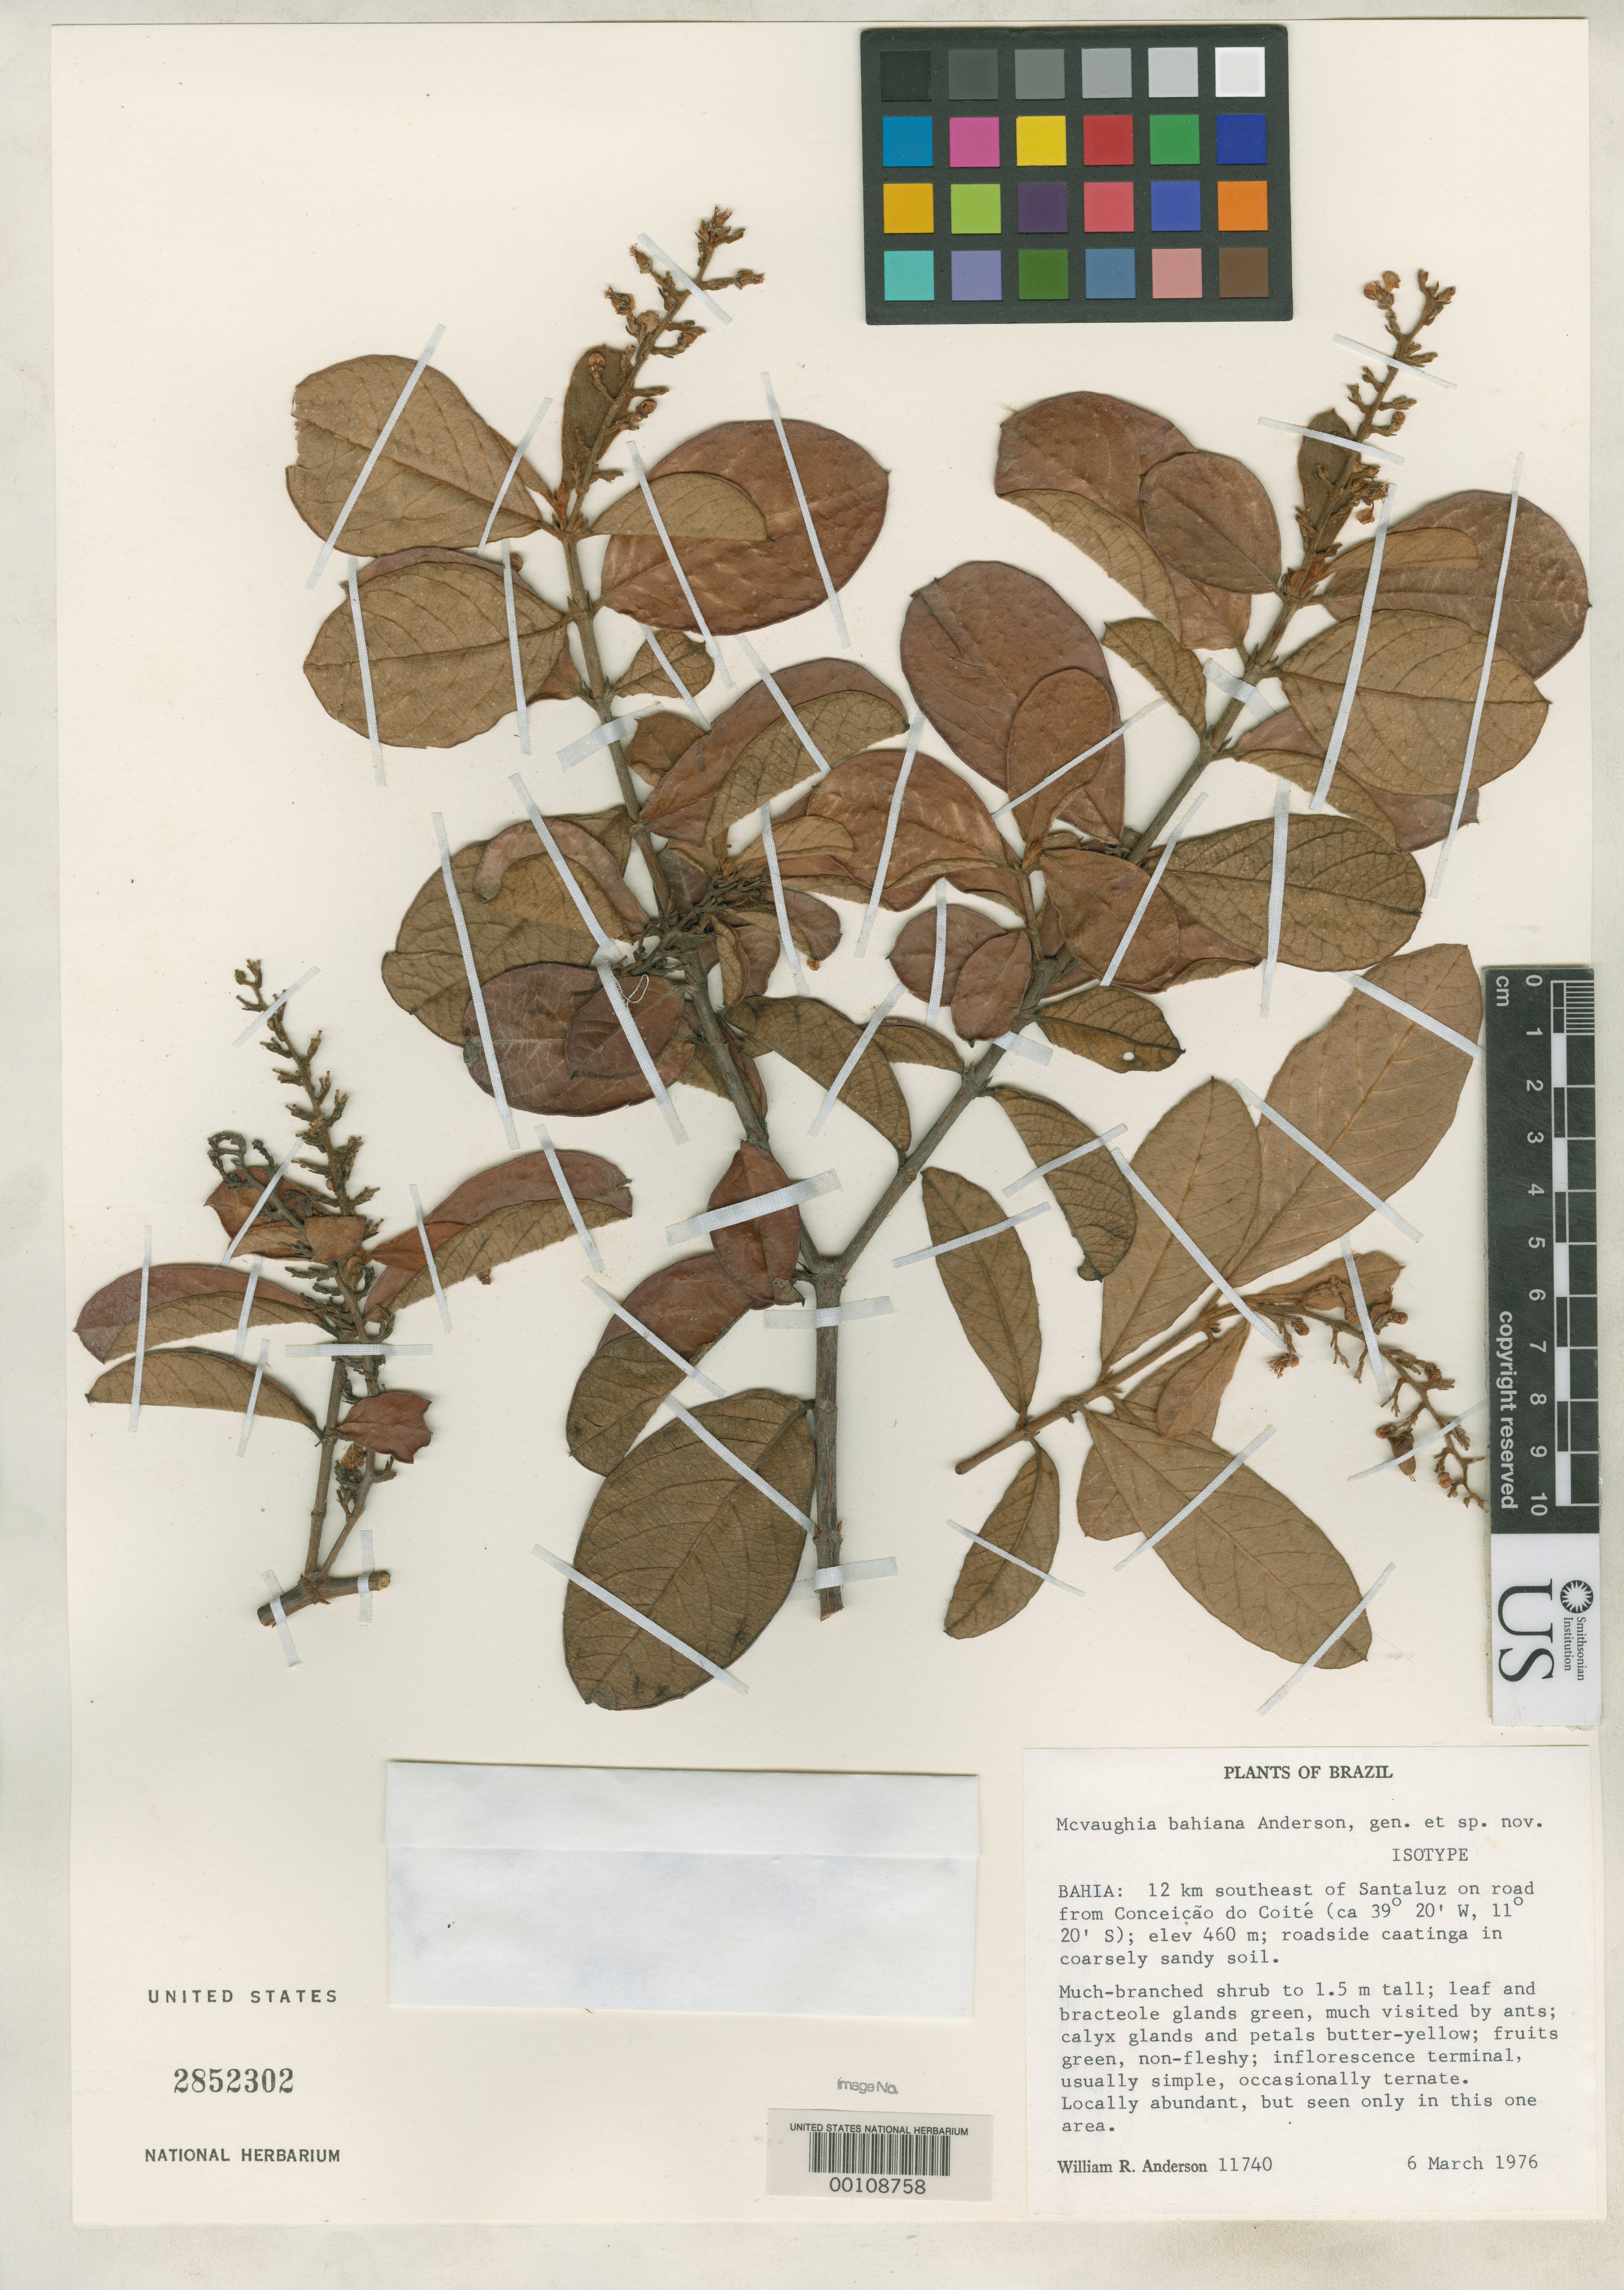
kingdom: Plantae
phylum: Tracheophyta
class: Magnoliopsida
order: Malpighiales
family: Malpighiaceae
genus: Mcvaughia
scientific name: Mcvaughia bahiana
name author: W.R. Anderson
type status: Isotype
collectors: W. R. Anderson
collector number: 11740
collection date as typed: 06 Mar 1976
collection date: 1976-03-06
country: Brazil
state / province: Bahia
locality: Southeast of Santa Luz on road from Conceicao Docoite.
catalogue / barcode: US 2852302